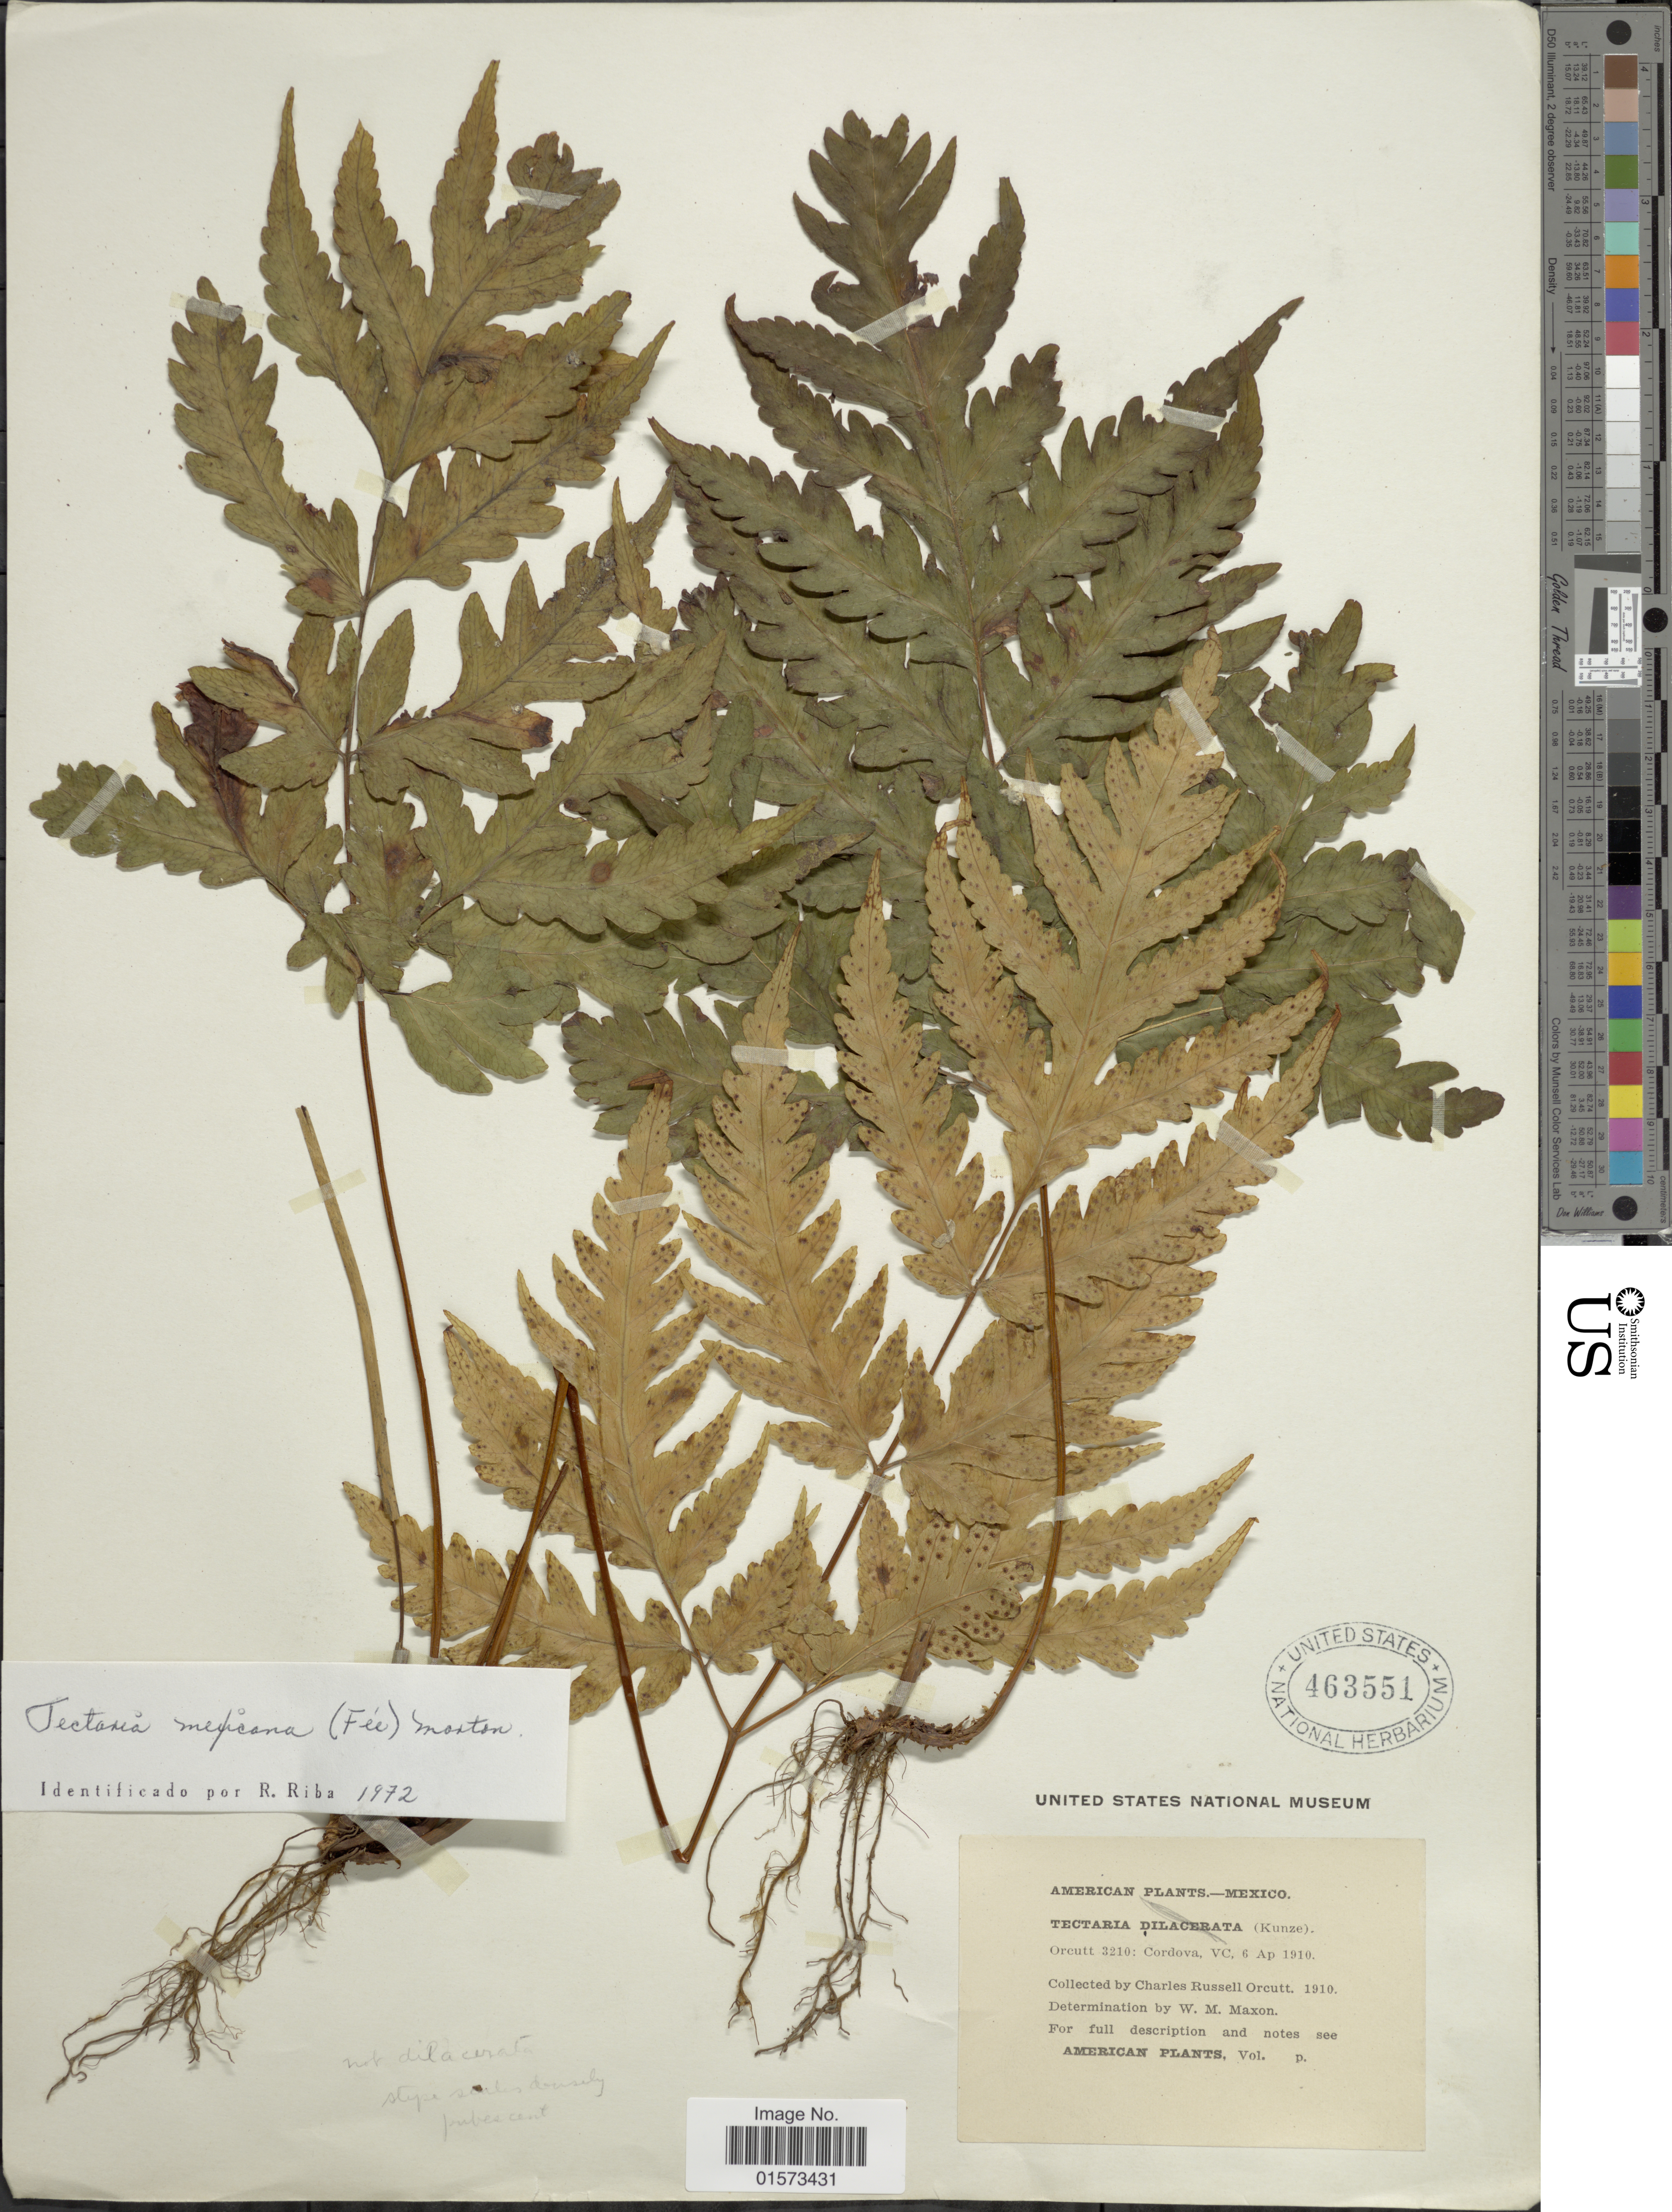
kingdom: Plantae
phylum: Tracheophyta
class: Polypodiopsida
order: Polypodiales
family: Tectariaceae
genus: Tectaria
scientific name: Tectaria mexicana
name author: (Fée) C.V. Morton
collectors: C. R. Orcutt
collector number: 3210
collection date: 1910-04-06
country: Mexico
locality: Cordova, Vc.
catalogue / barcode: US 463551